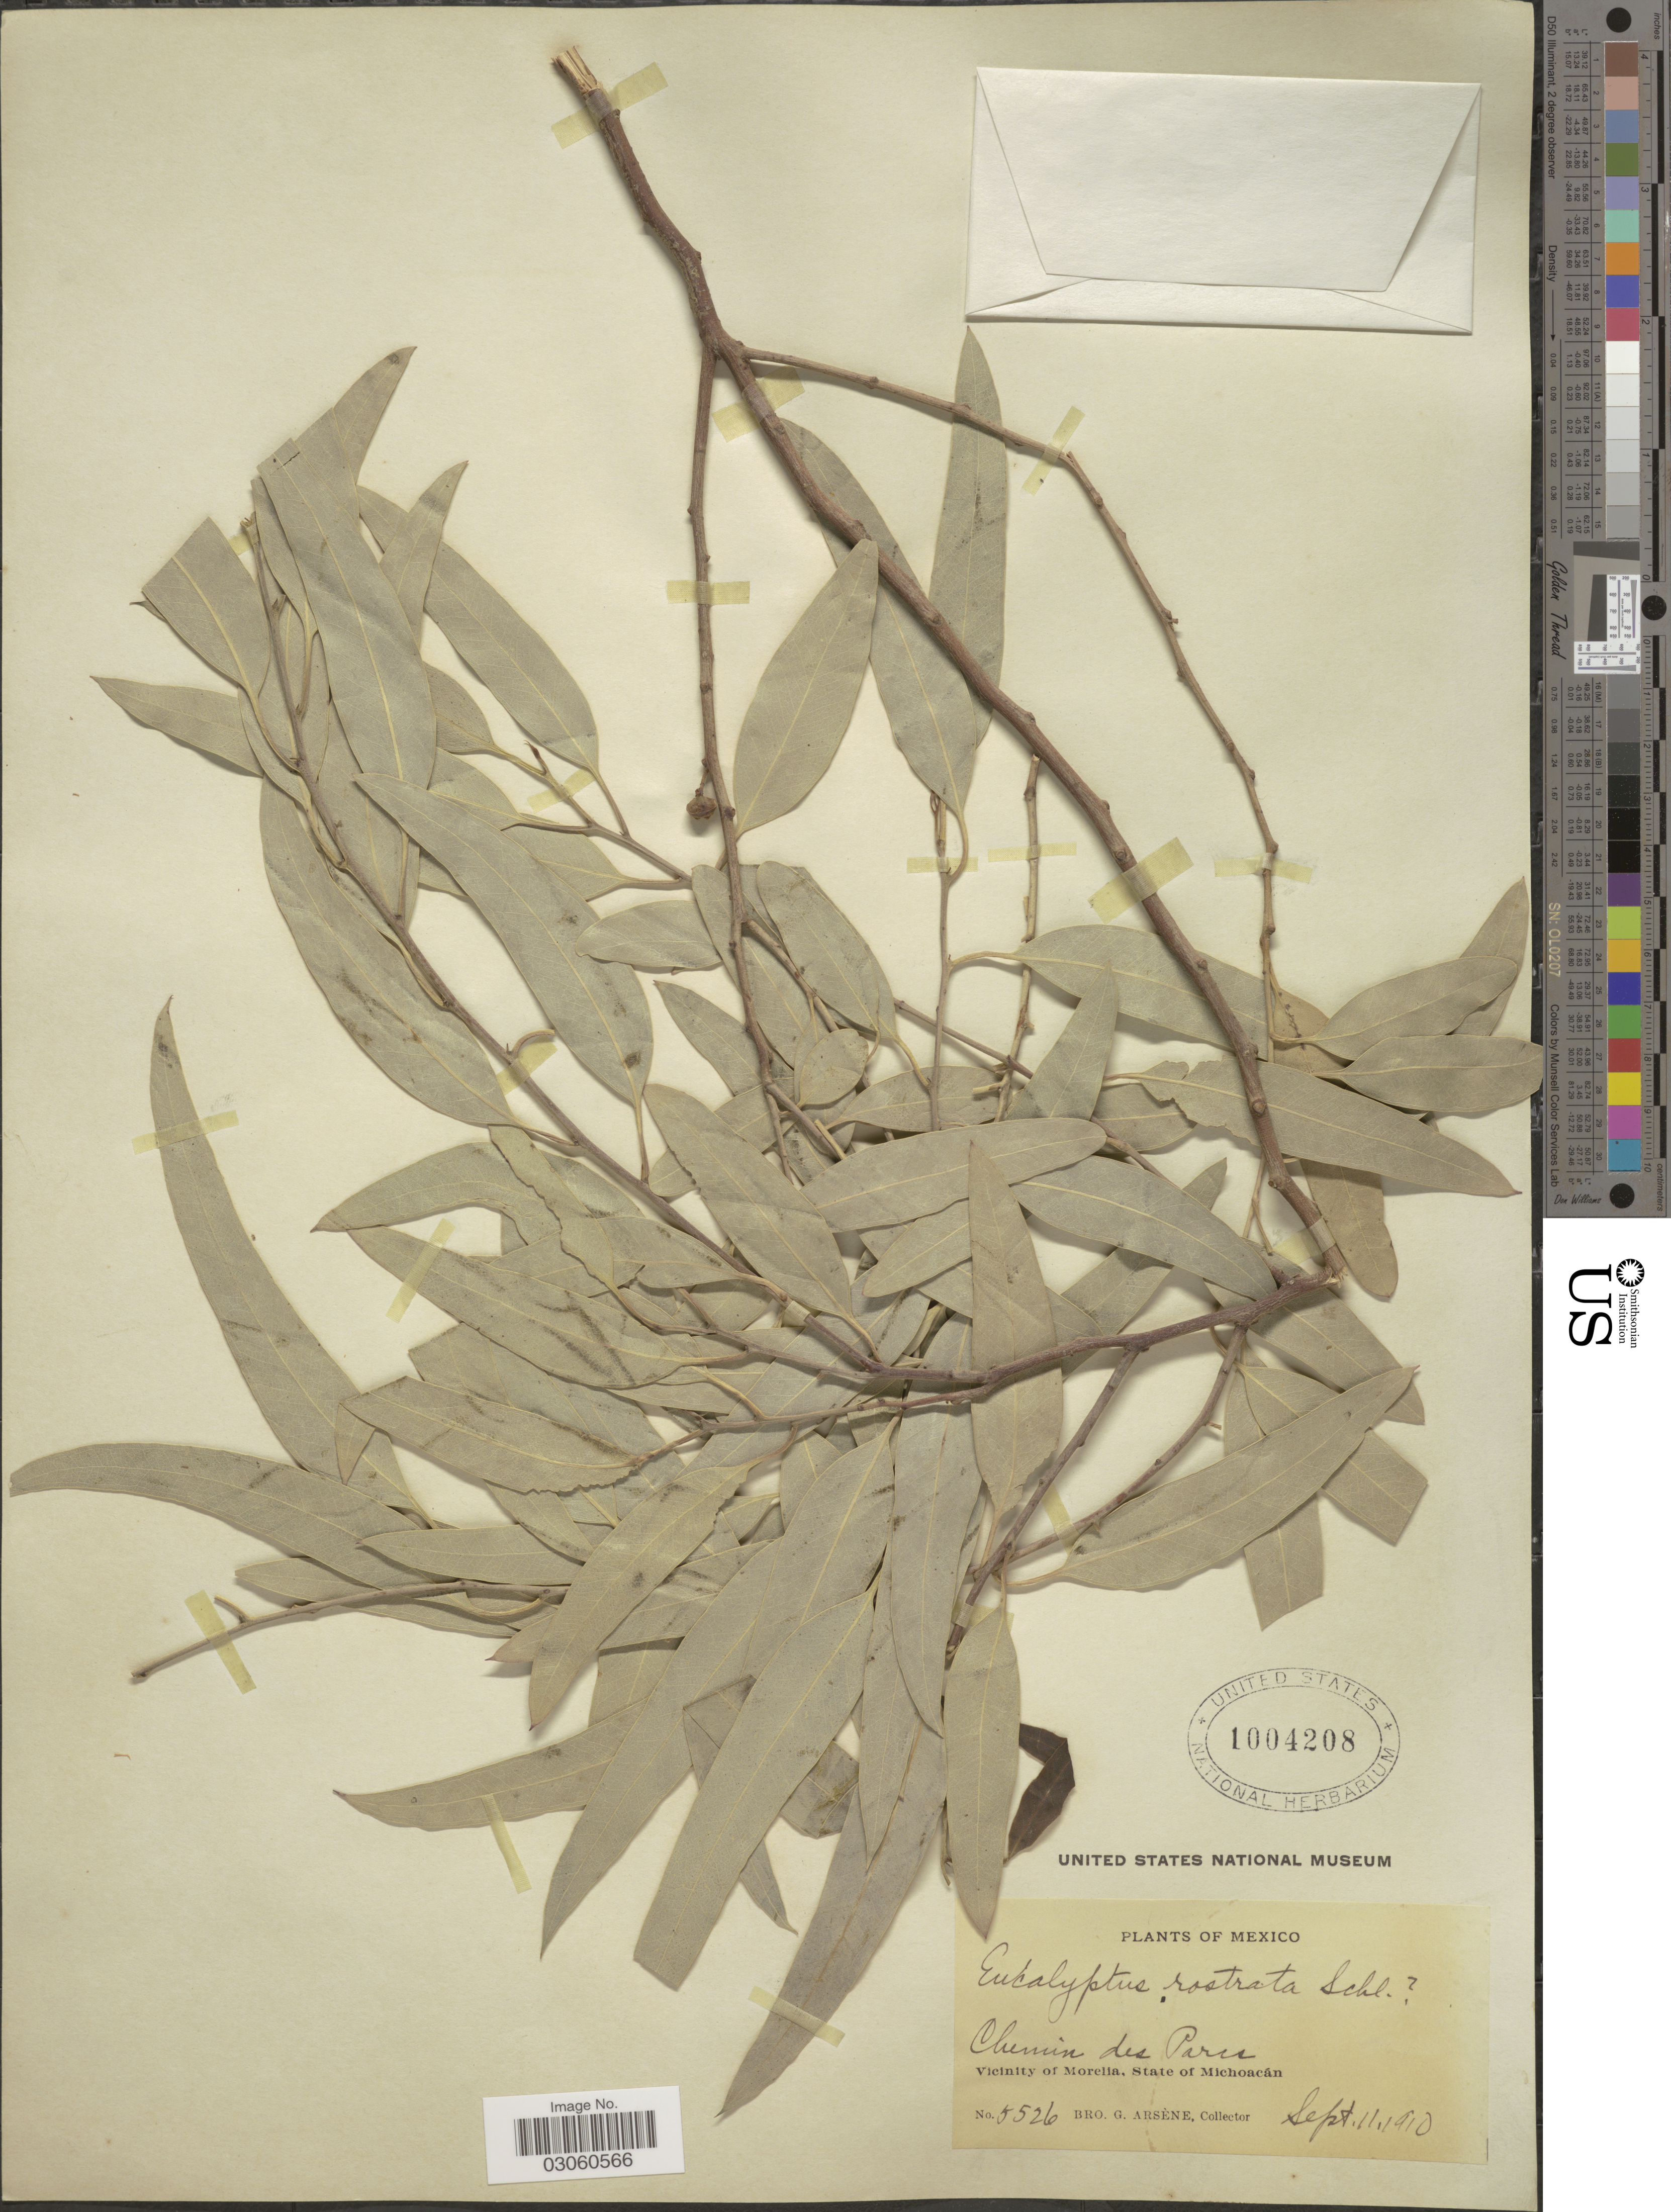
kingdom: Plantae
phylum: Tracheophyta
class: Magnoliopsida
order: Myrtales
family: Myrtaceae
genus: Eucalyptus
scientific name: Eucalyptus rostrata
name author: Schltdl.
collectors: Bro. G. Arsène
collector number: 5526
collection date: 1910-09-11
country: Mexico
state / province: Michoacán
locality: Chemin des Pares. Vicinity of Morelia, State of Michoacán.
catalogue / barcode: US 1004208